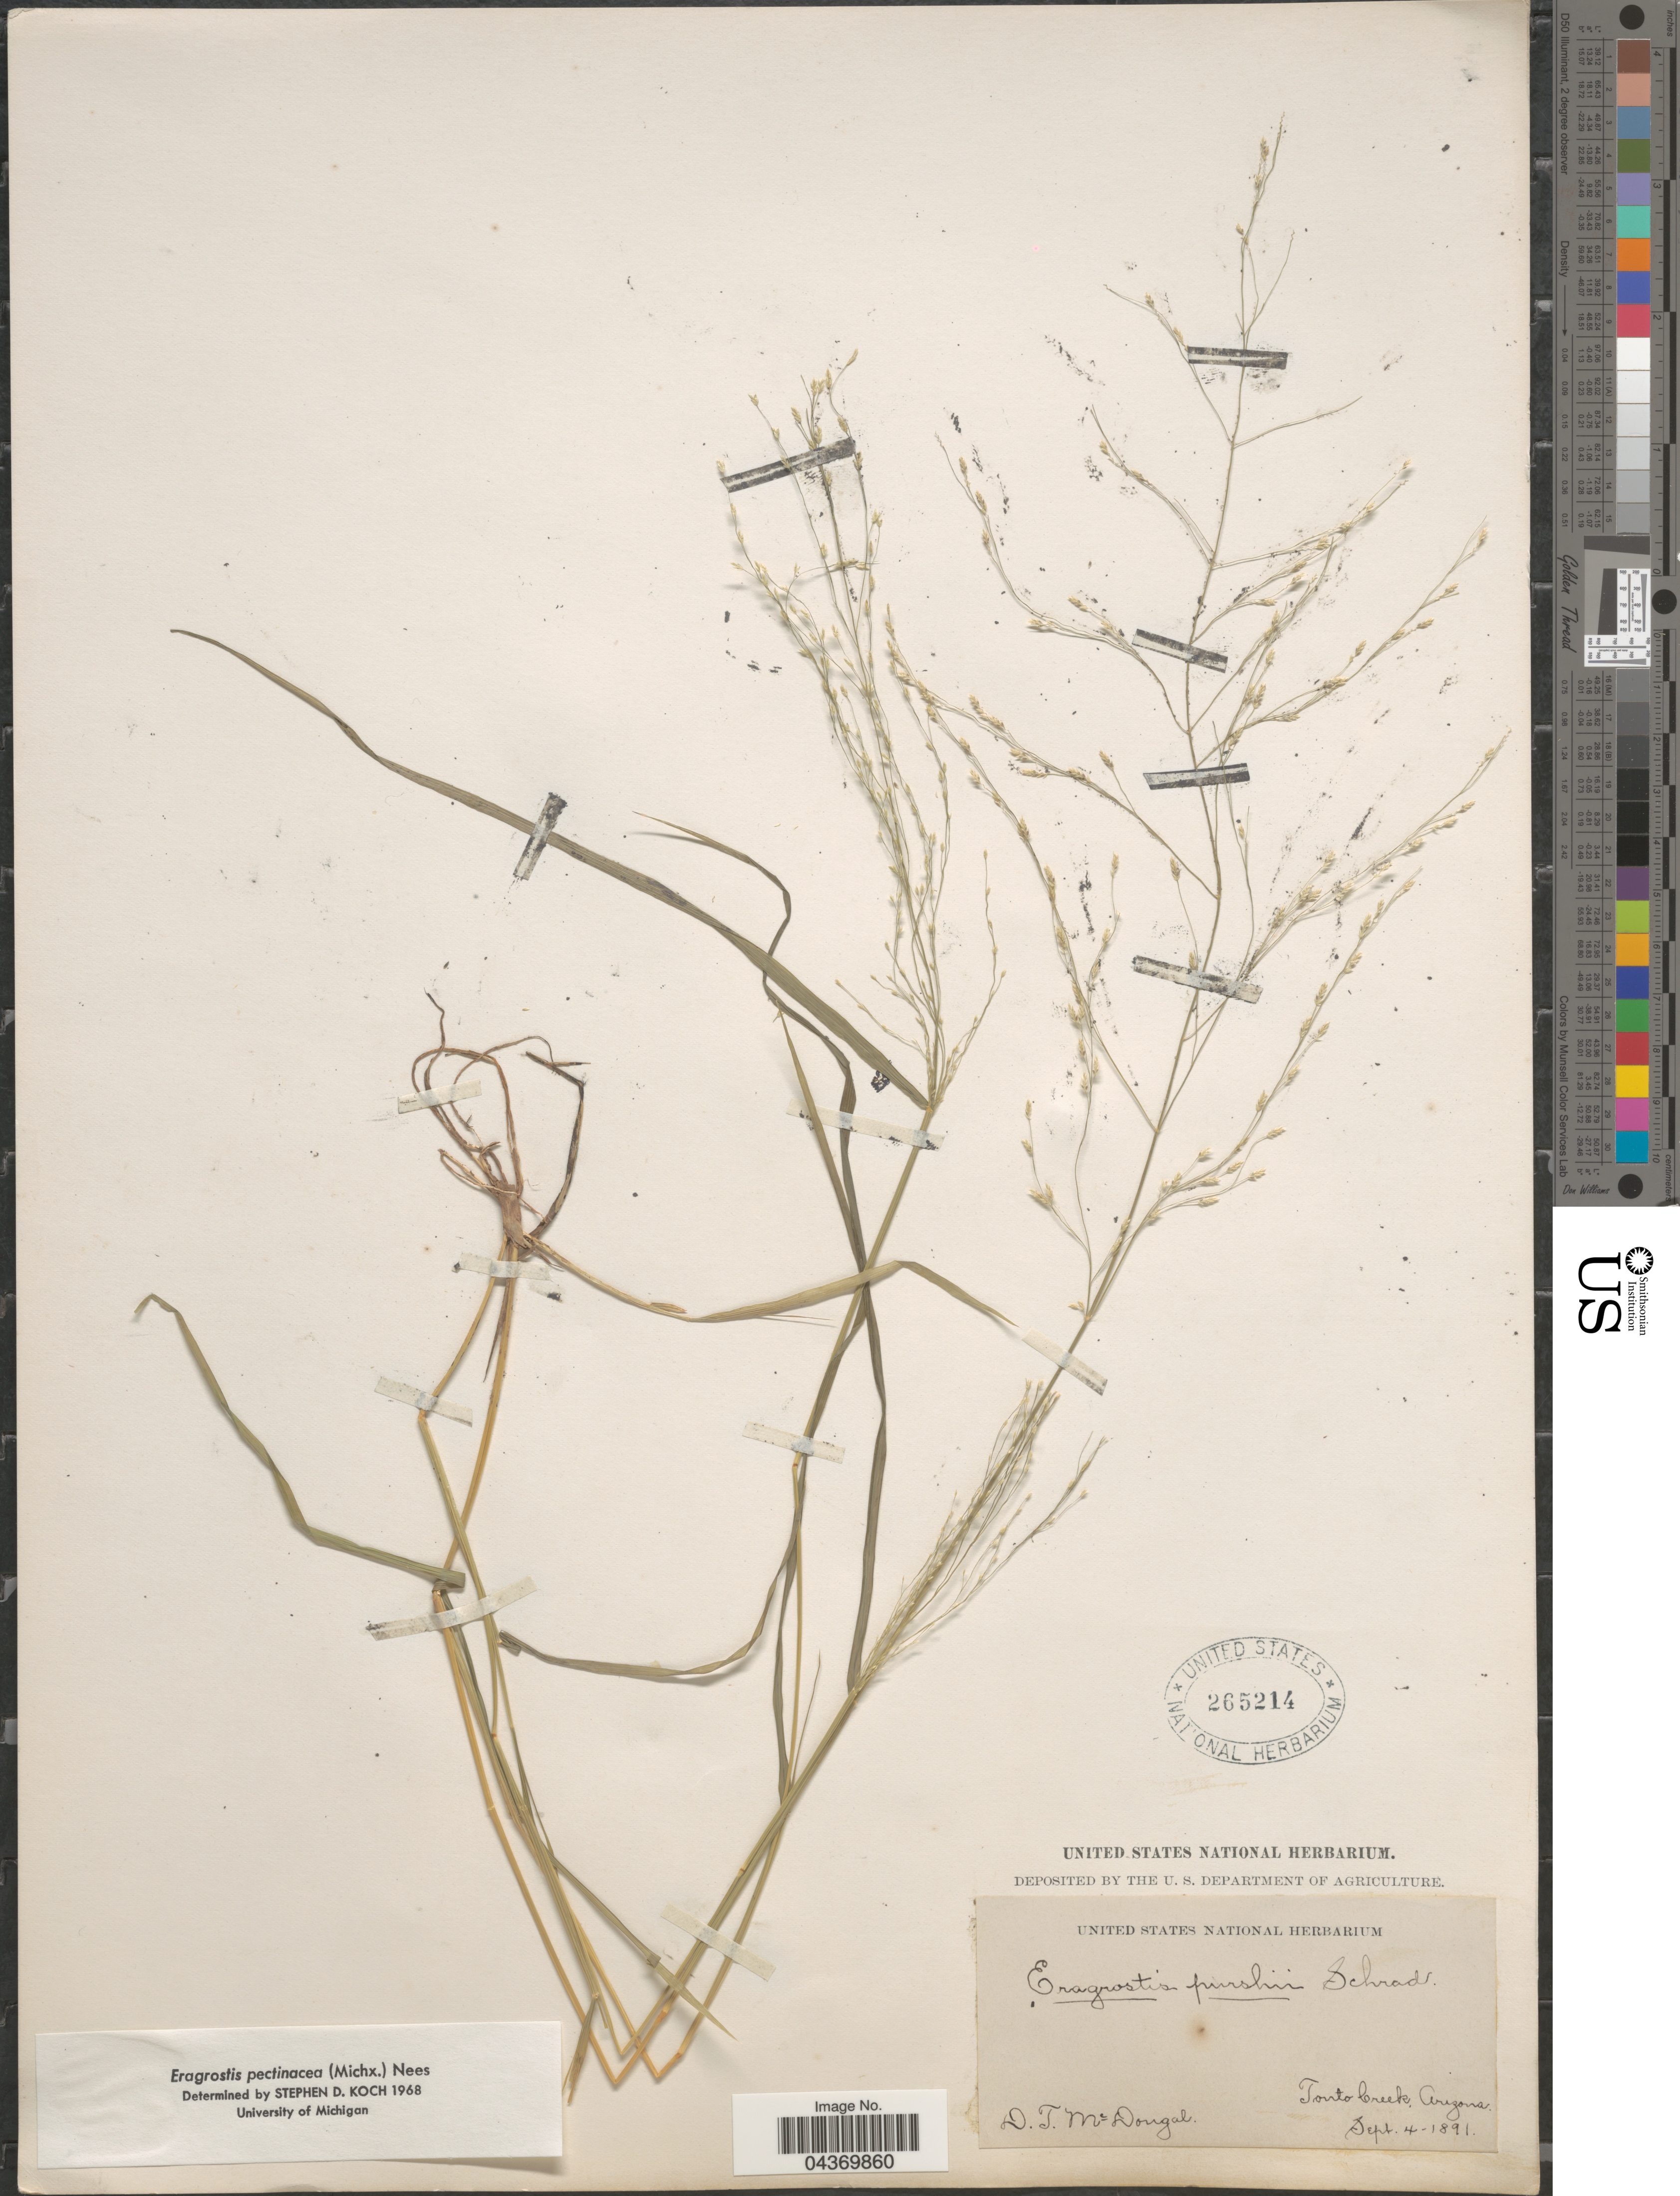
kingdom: Plantae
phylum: Tracheophyta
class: Liliopsida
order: Poales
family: Poaceae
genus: Eragrostis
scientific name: Eragrostis pectinacea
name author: (Michx.) Nees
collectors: D. McDougal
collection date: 1891-09-04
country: United States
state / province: Arizona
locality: Tonto Creek.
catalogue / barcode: US 265214